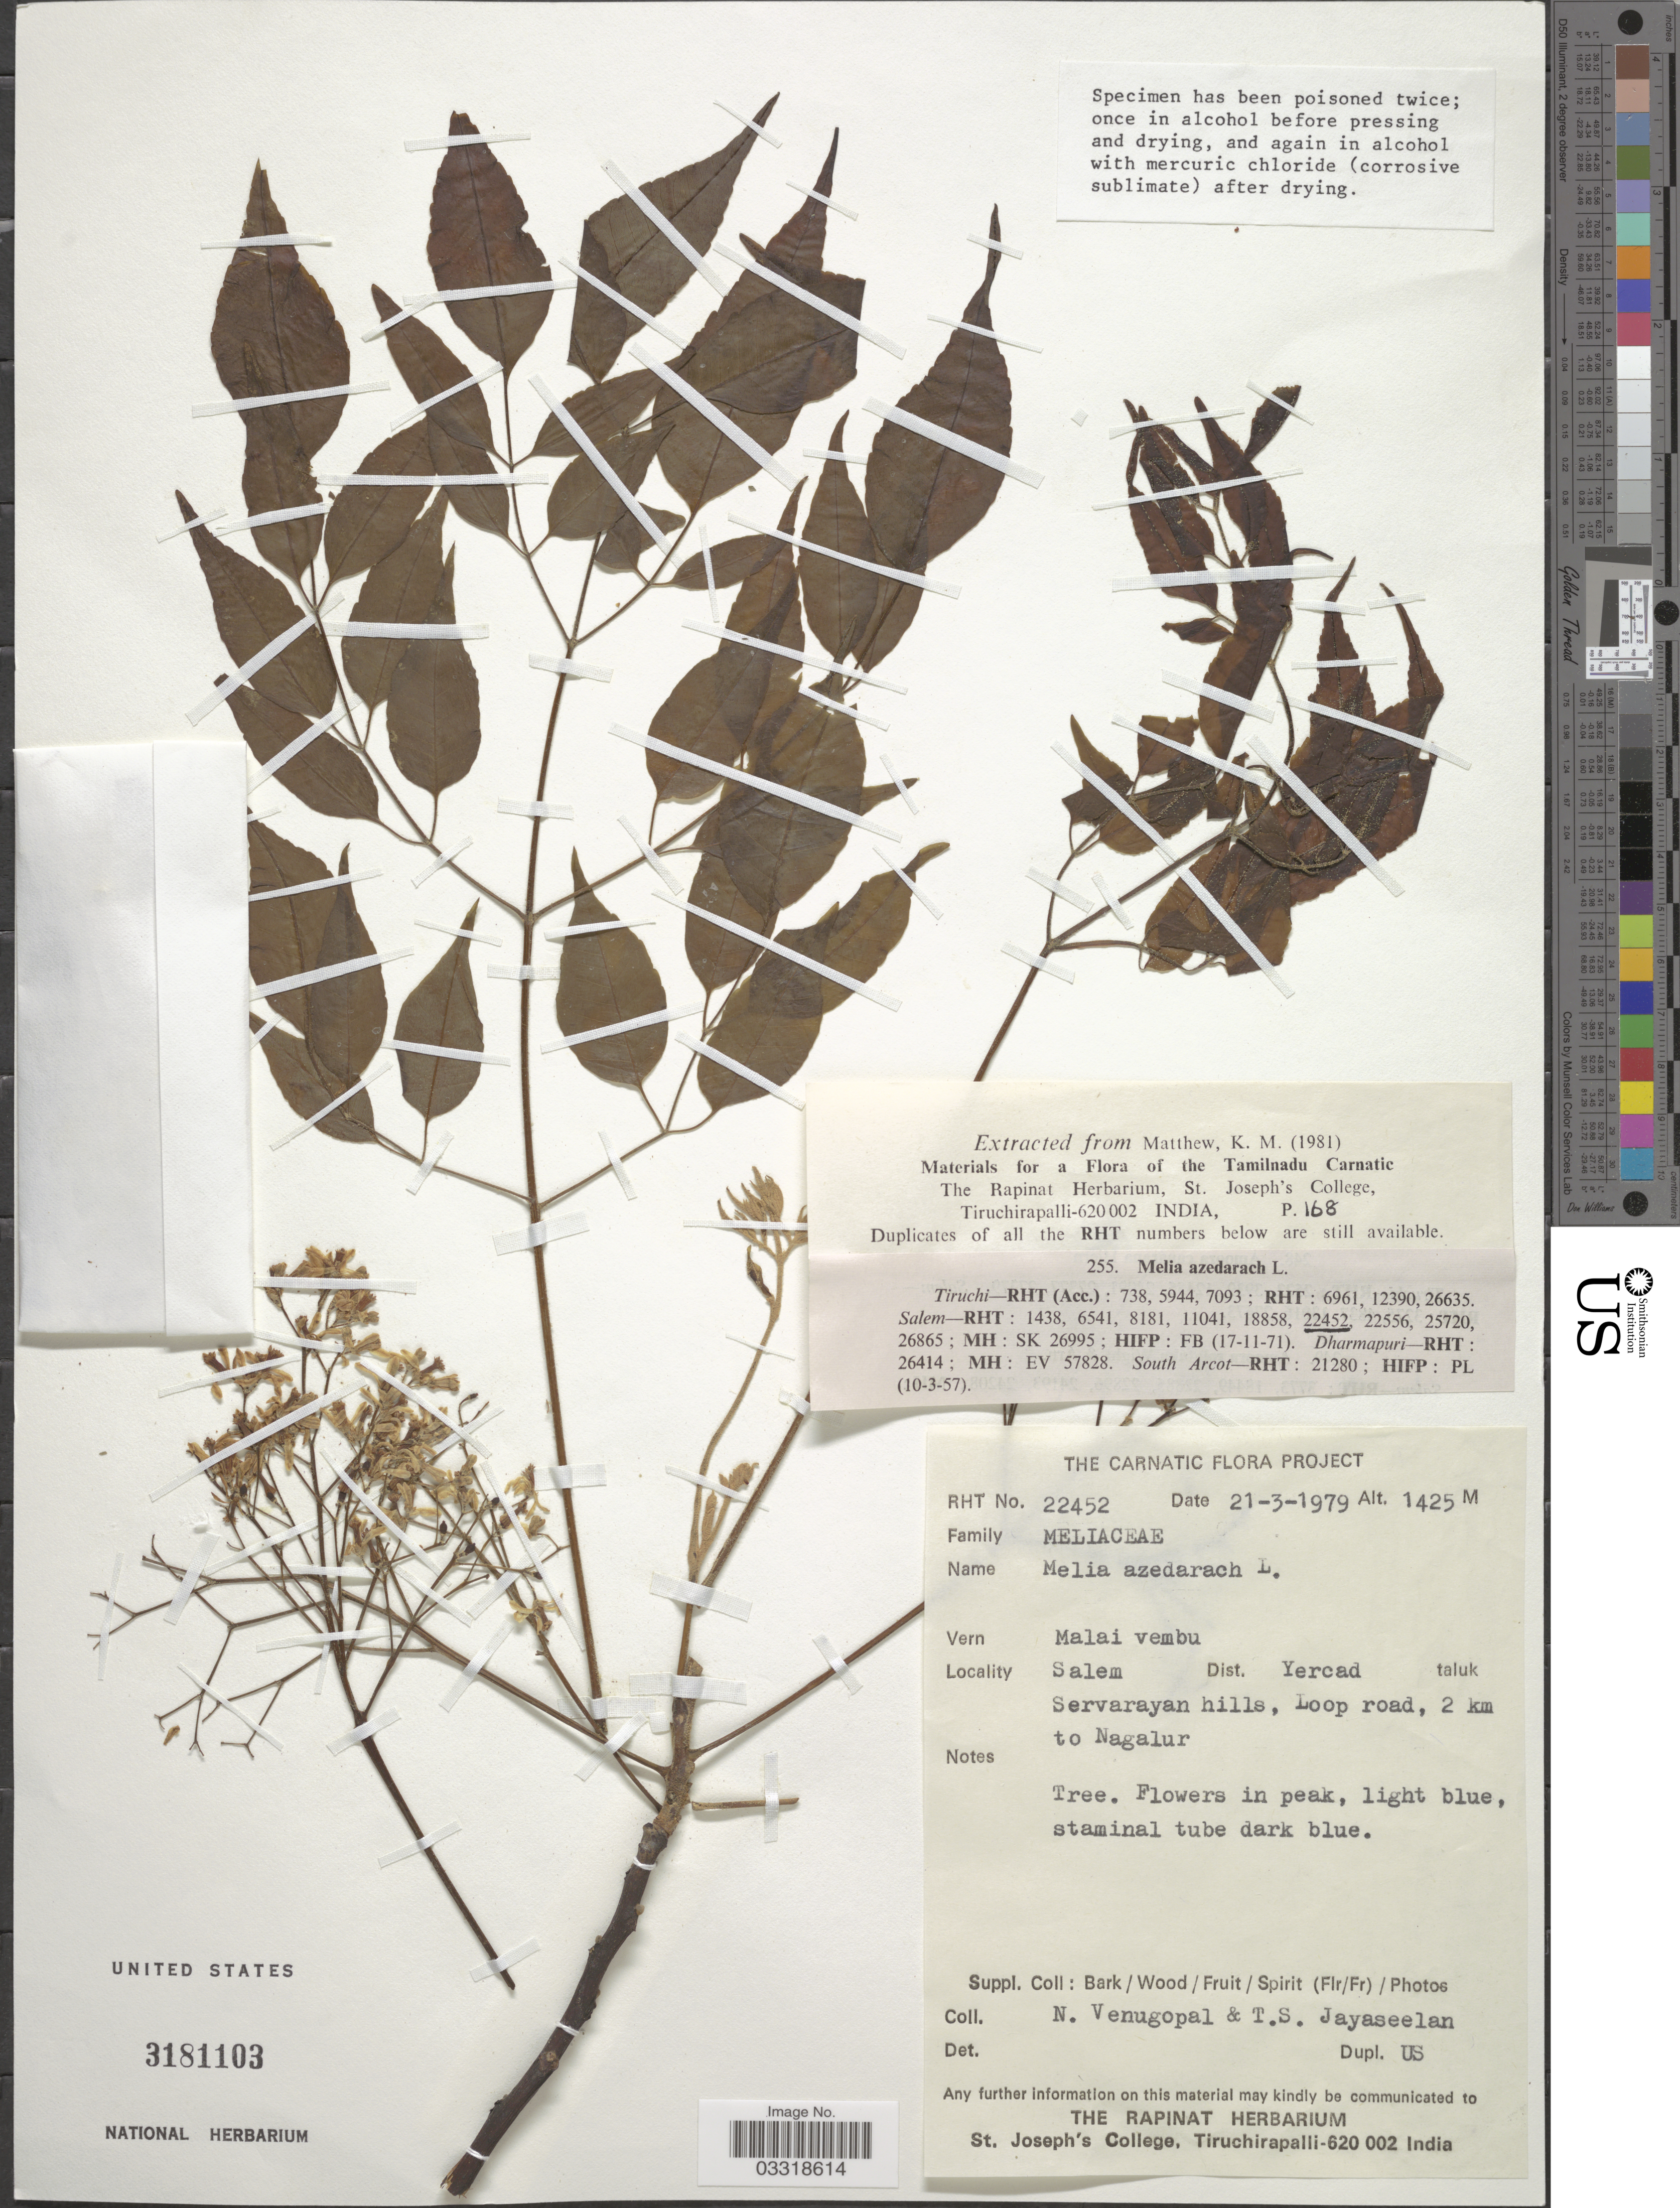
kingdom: Plantae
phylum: Tracheophyta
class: Magnoliopsida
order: Sapindales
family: Meliaceae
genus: Melia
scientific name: Melia azedarach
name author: L.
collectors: N. Venugopal & T. S. Jayaseelan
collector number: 22452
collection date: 1979-03-21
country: India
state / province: Tamil Nadu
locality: Salem. Dist. Yercad taluk Servarayan hills, Loop road, 2 km to Nagalur.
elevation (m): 1425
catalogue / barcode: US 3181103